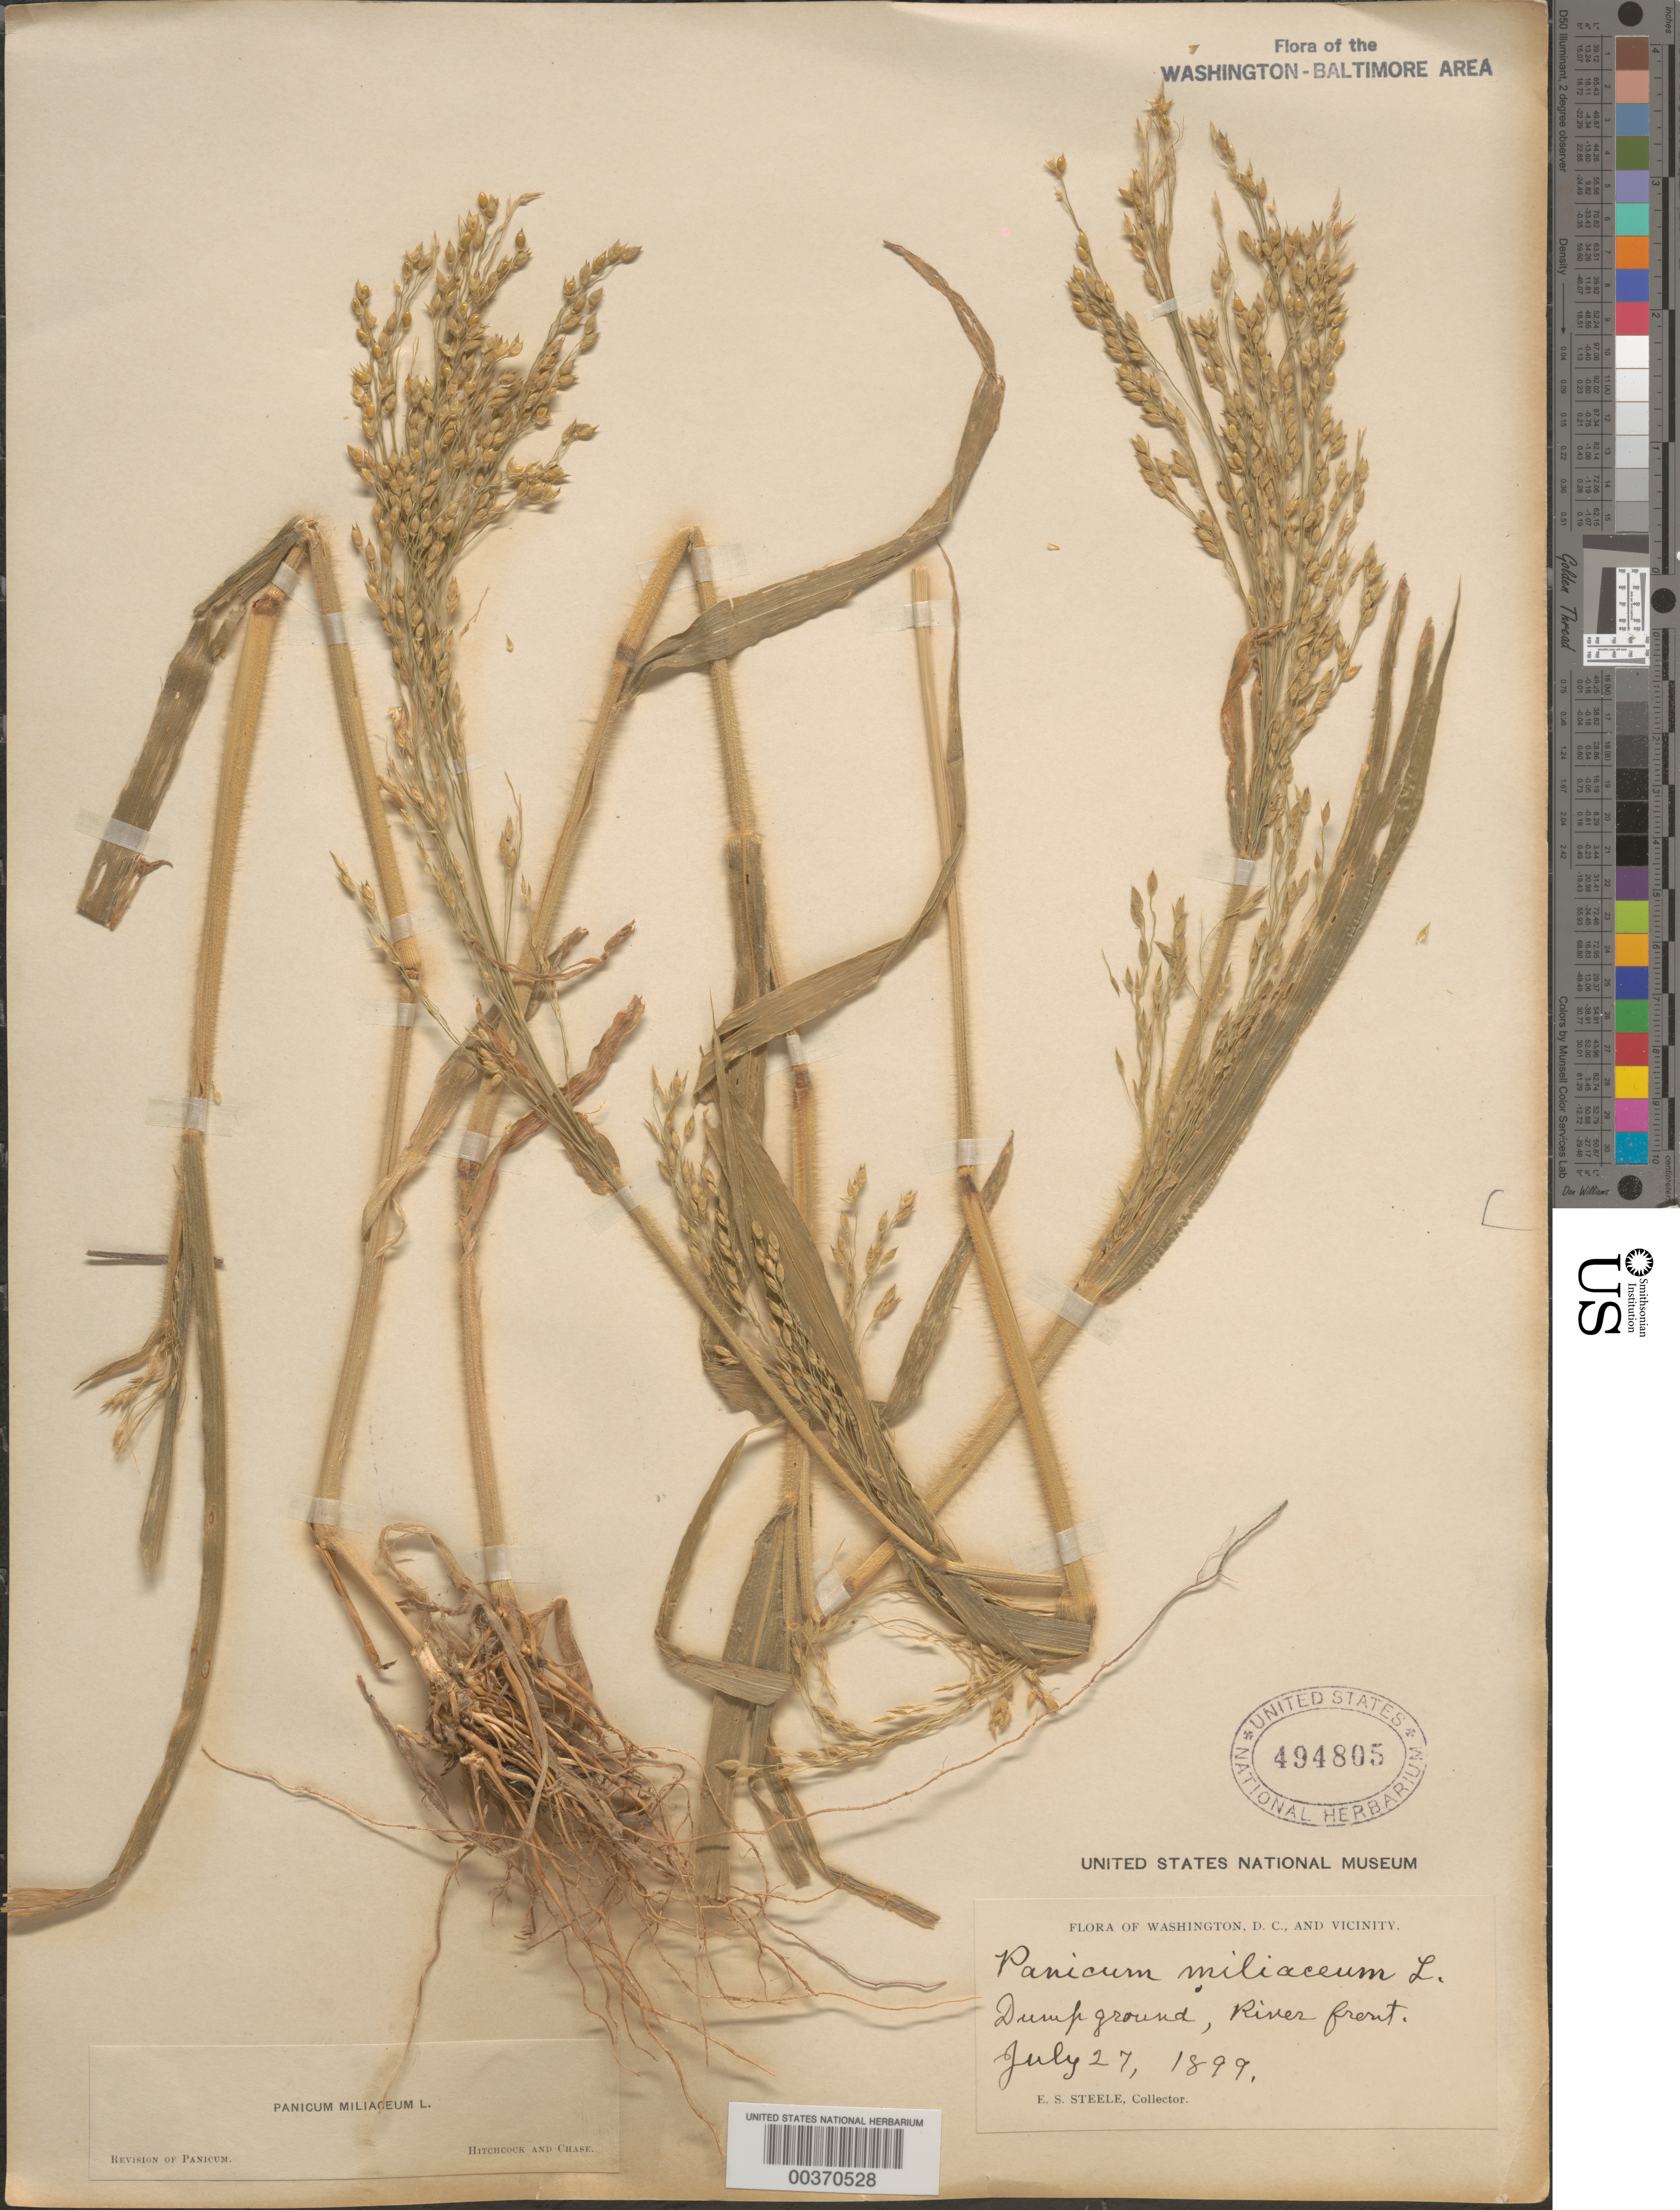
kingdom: Plantae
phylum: Tracheophyta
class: Liliopsida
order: Poales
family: Poaceae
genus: Panicum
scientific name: Panicum miliaceum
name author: L.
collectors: E. Steele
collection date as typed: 27 Jul 1899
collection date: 1899-07-27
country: United States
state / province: District of Columbia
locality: Washington DC area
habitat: River front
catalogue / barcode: US 494805